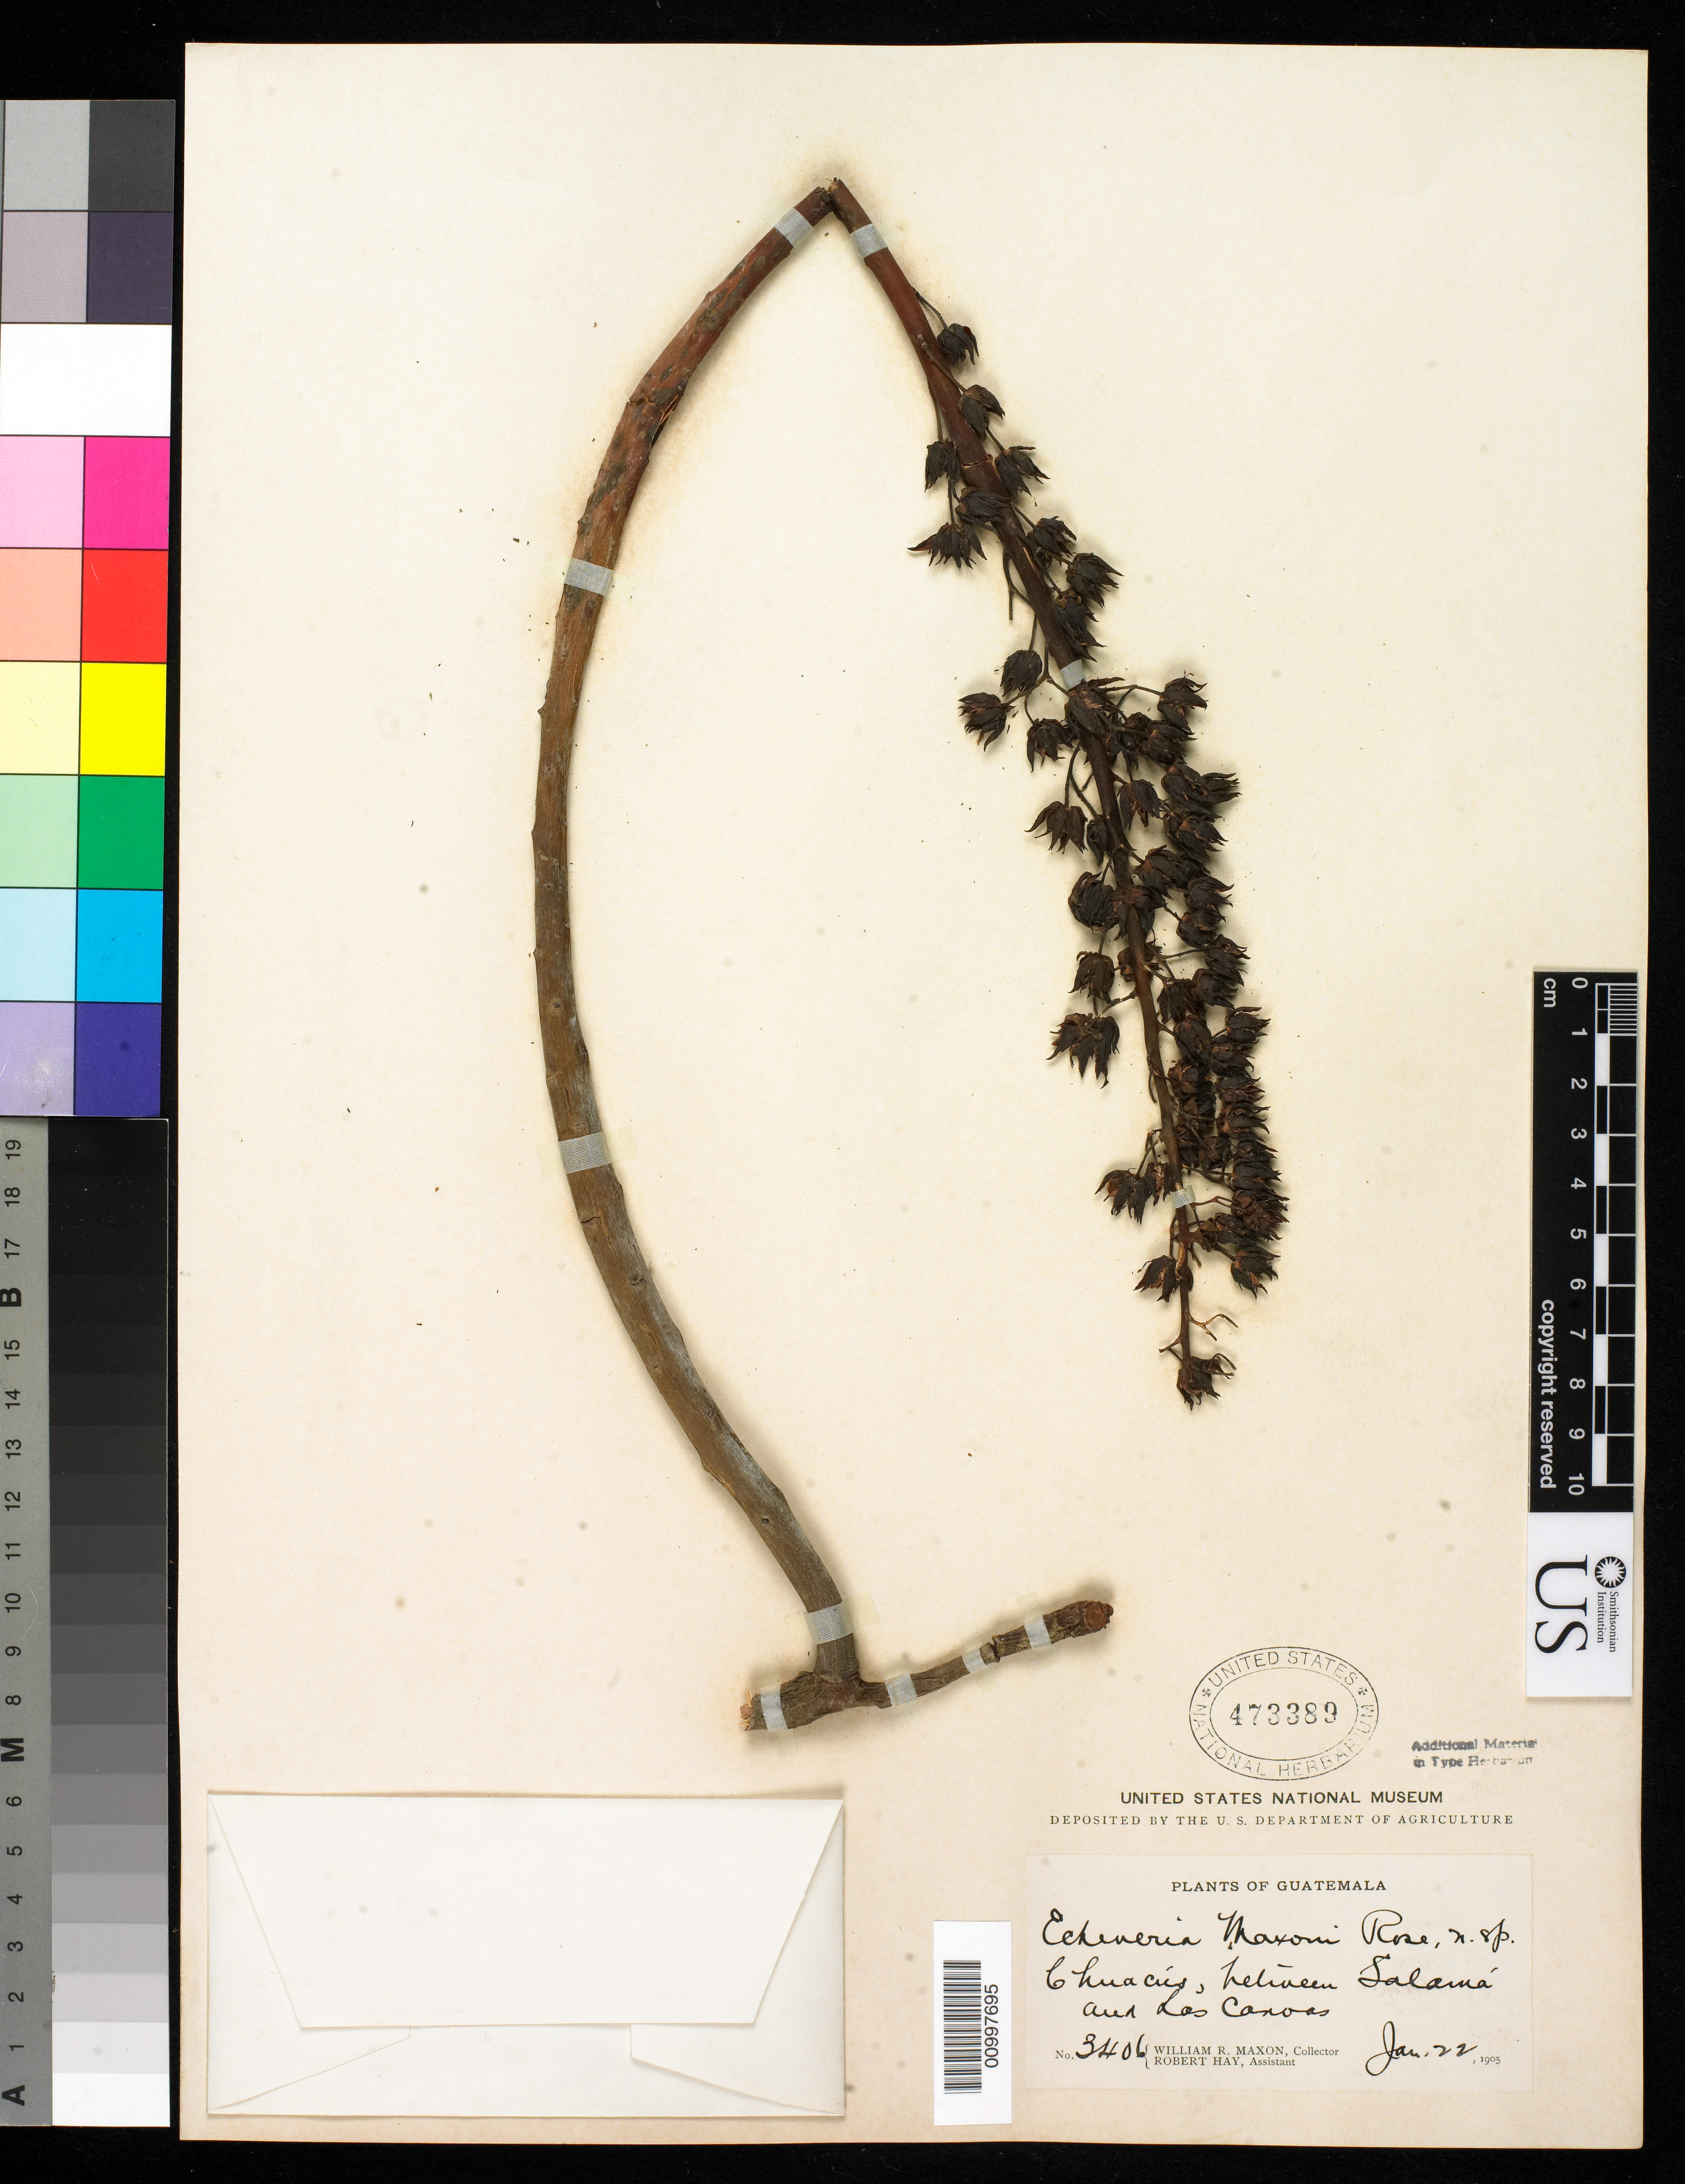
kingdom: Plantae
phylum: Tracheophyta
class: Magnoliopsida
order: Saxifragales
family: Crassulaceae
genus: Echeveria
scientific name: Echeveria maxonii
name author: Rose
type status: Isotype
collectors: W. R. Maxon & R. H. Hay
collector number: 3406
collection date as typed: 22 Jan 1905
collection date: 1905-01-22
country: Guatemala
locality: Chuacús, between Salamá and Las Canoas.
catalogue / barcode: US 473389